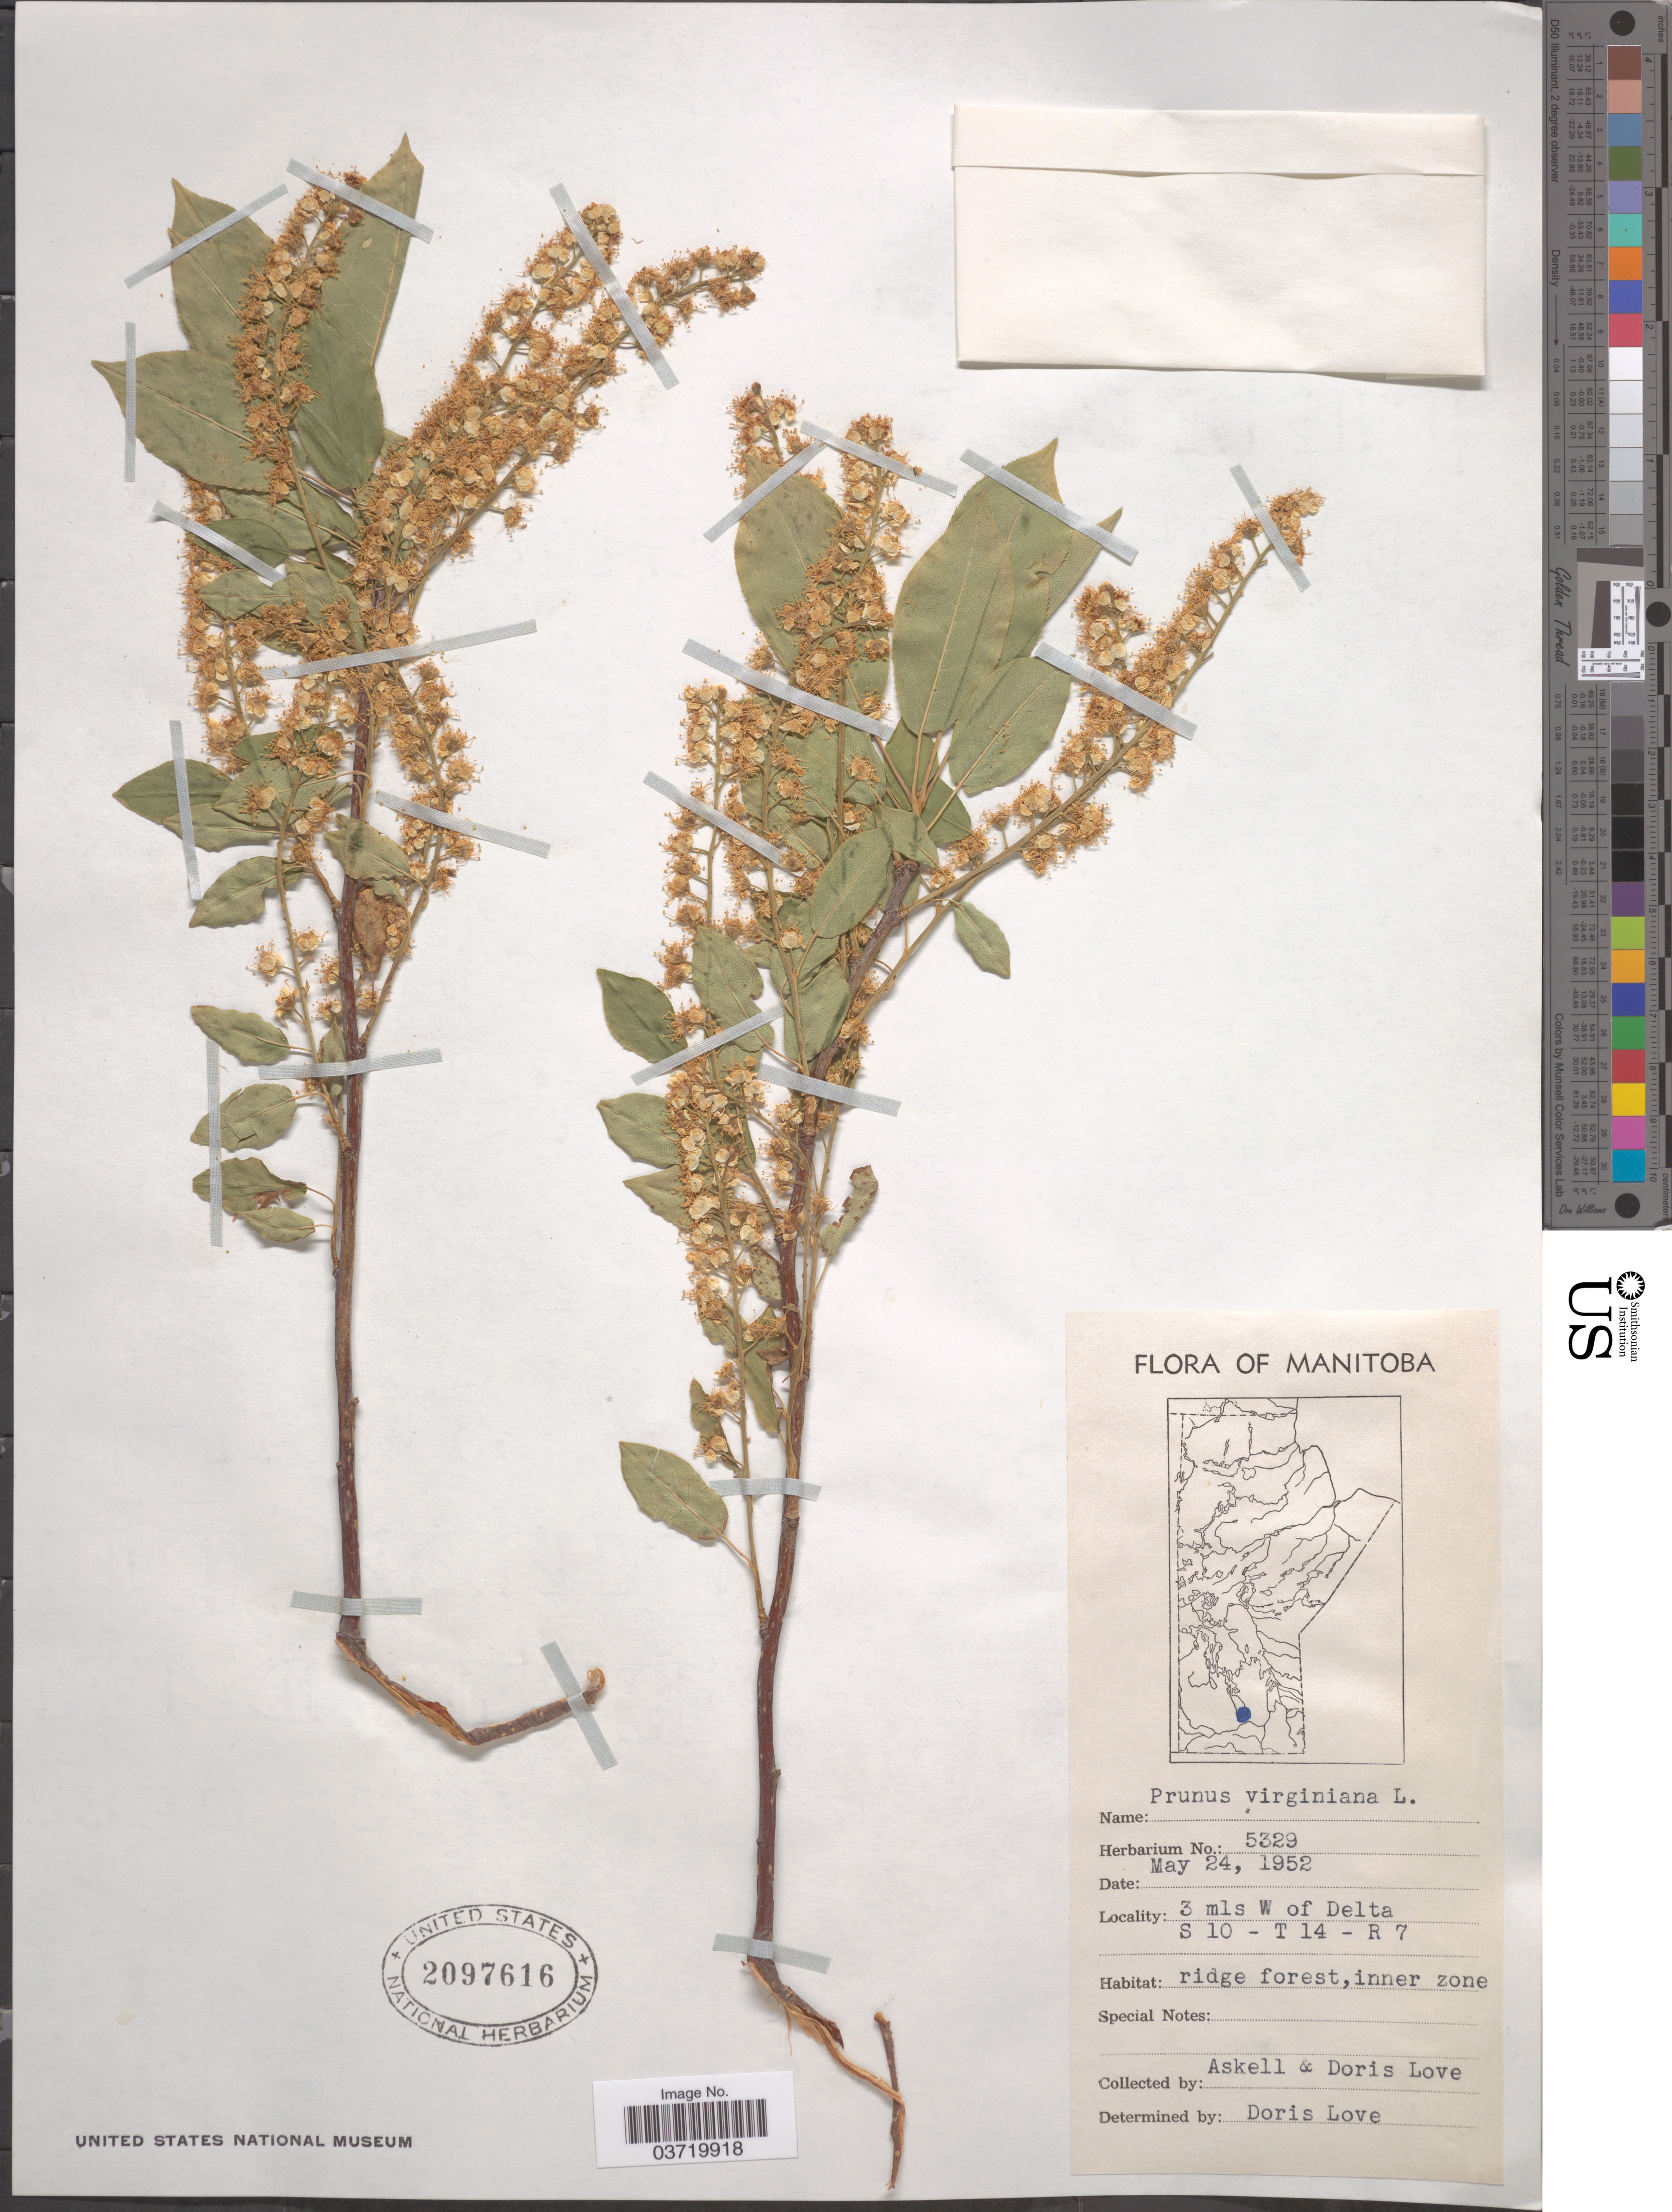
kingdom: Plantae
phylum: Tracheophyta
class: Magnoliopsida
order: Rosales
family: Rosaceae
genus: Prunus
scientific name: Prunus virginiana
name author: L.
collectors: Á. Löve & D. Löve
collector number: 5329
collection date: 1952-05-24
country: Canada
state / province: Manitoba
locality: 3 mls W of Delta S 10 - T 14 - R 7.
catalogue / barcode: US 2097616